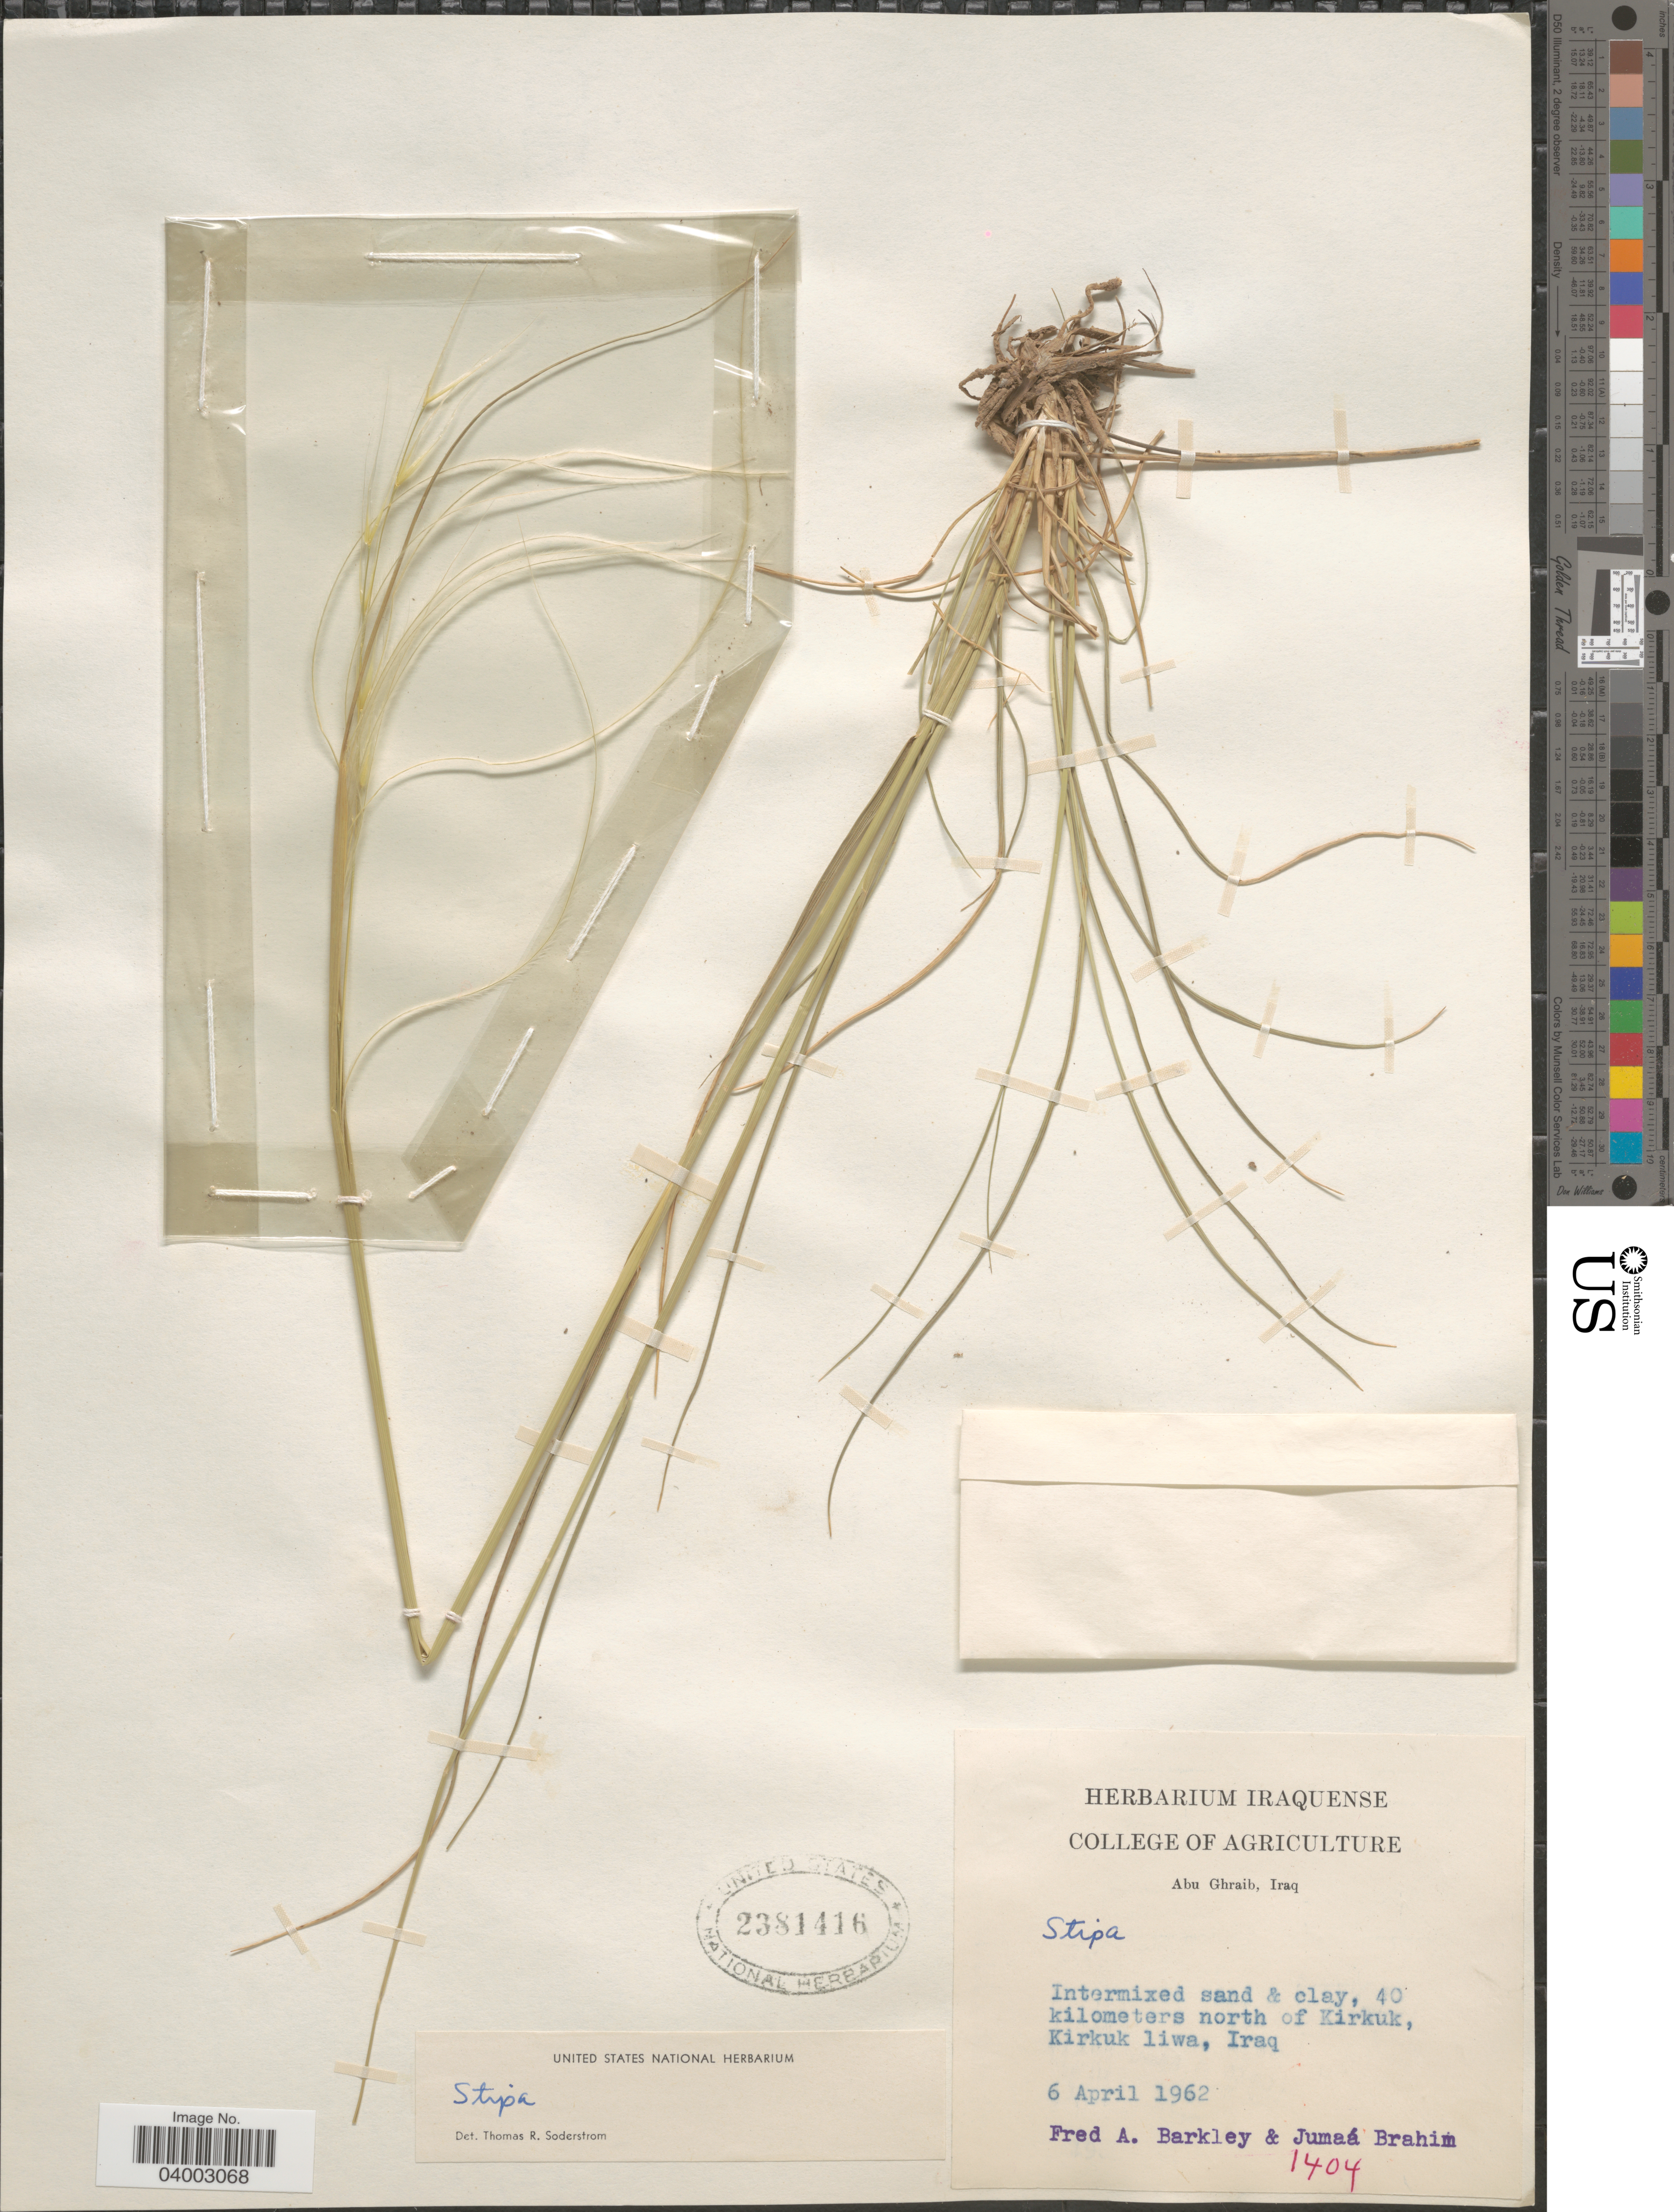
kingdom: Plantae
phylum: Tracheophyta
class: Liliopsida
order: Poales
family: Poaceae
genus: Stipa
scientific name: Stipa sp.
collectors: F. A. Barkley & Brahim M., J.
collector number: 1404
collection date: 1962-04-06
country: Iraq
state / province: Kirkūk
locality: Intermixed sand & clay, 40 kilometers north of Kirkuk, Kirkuk liwa.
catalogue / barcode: US 2381416